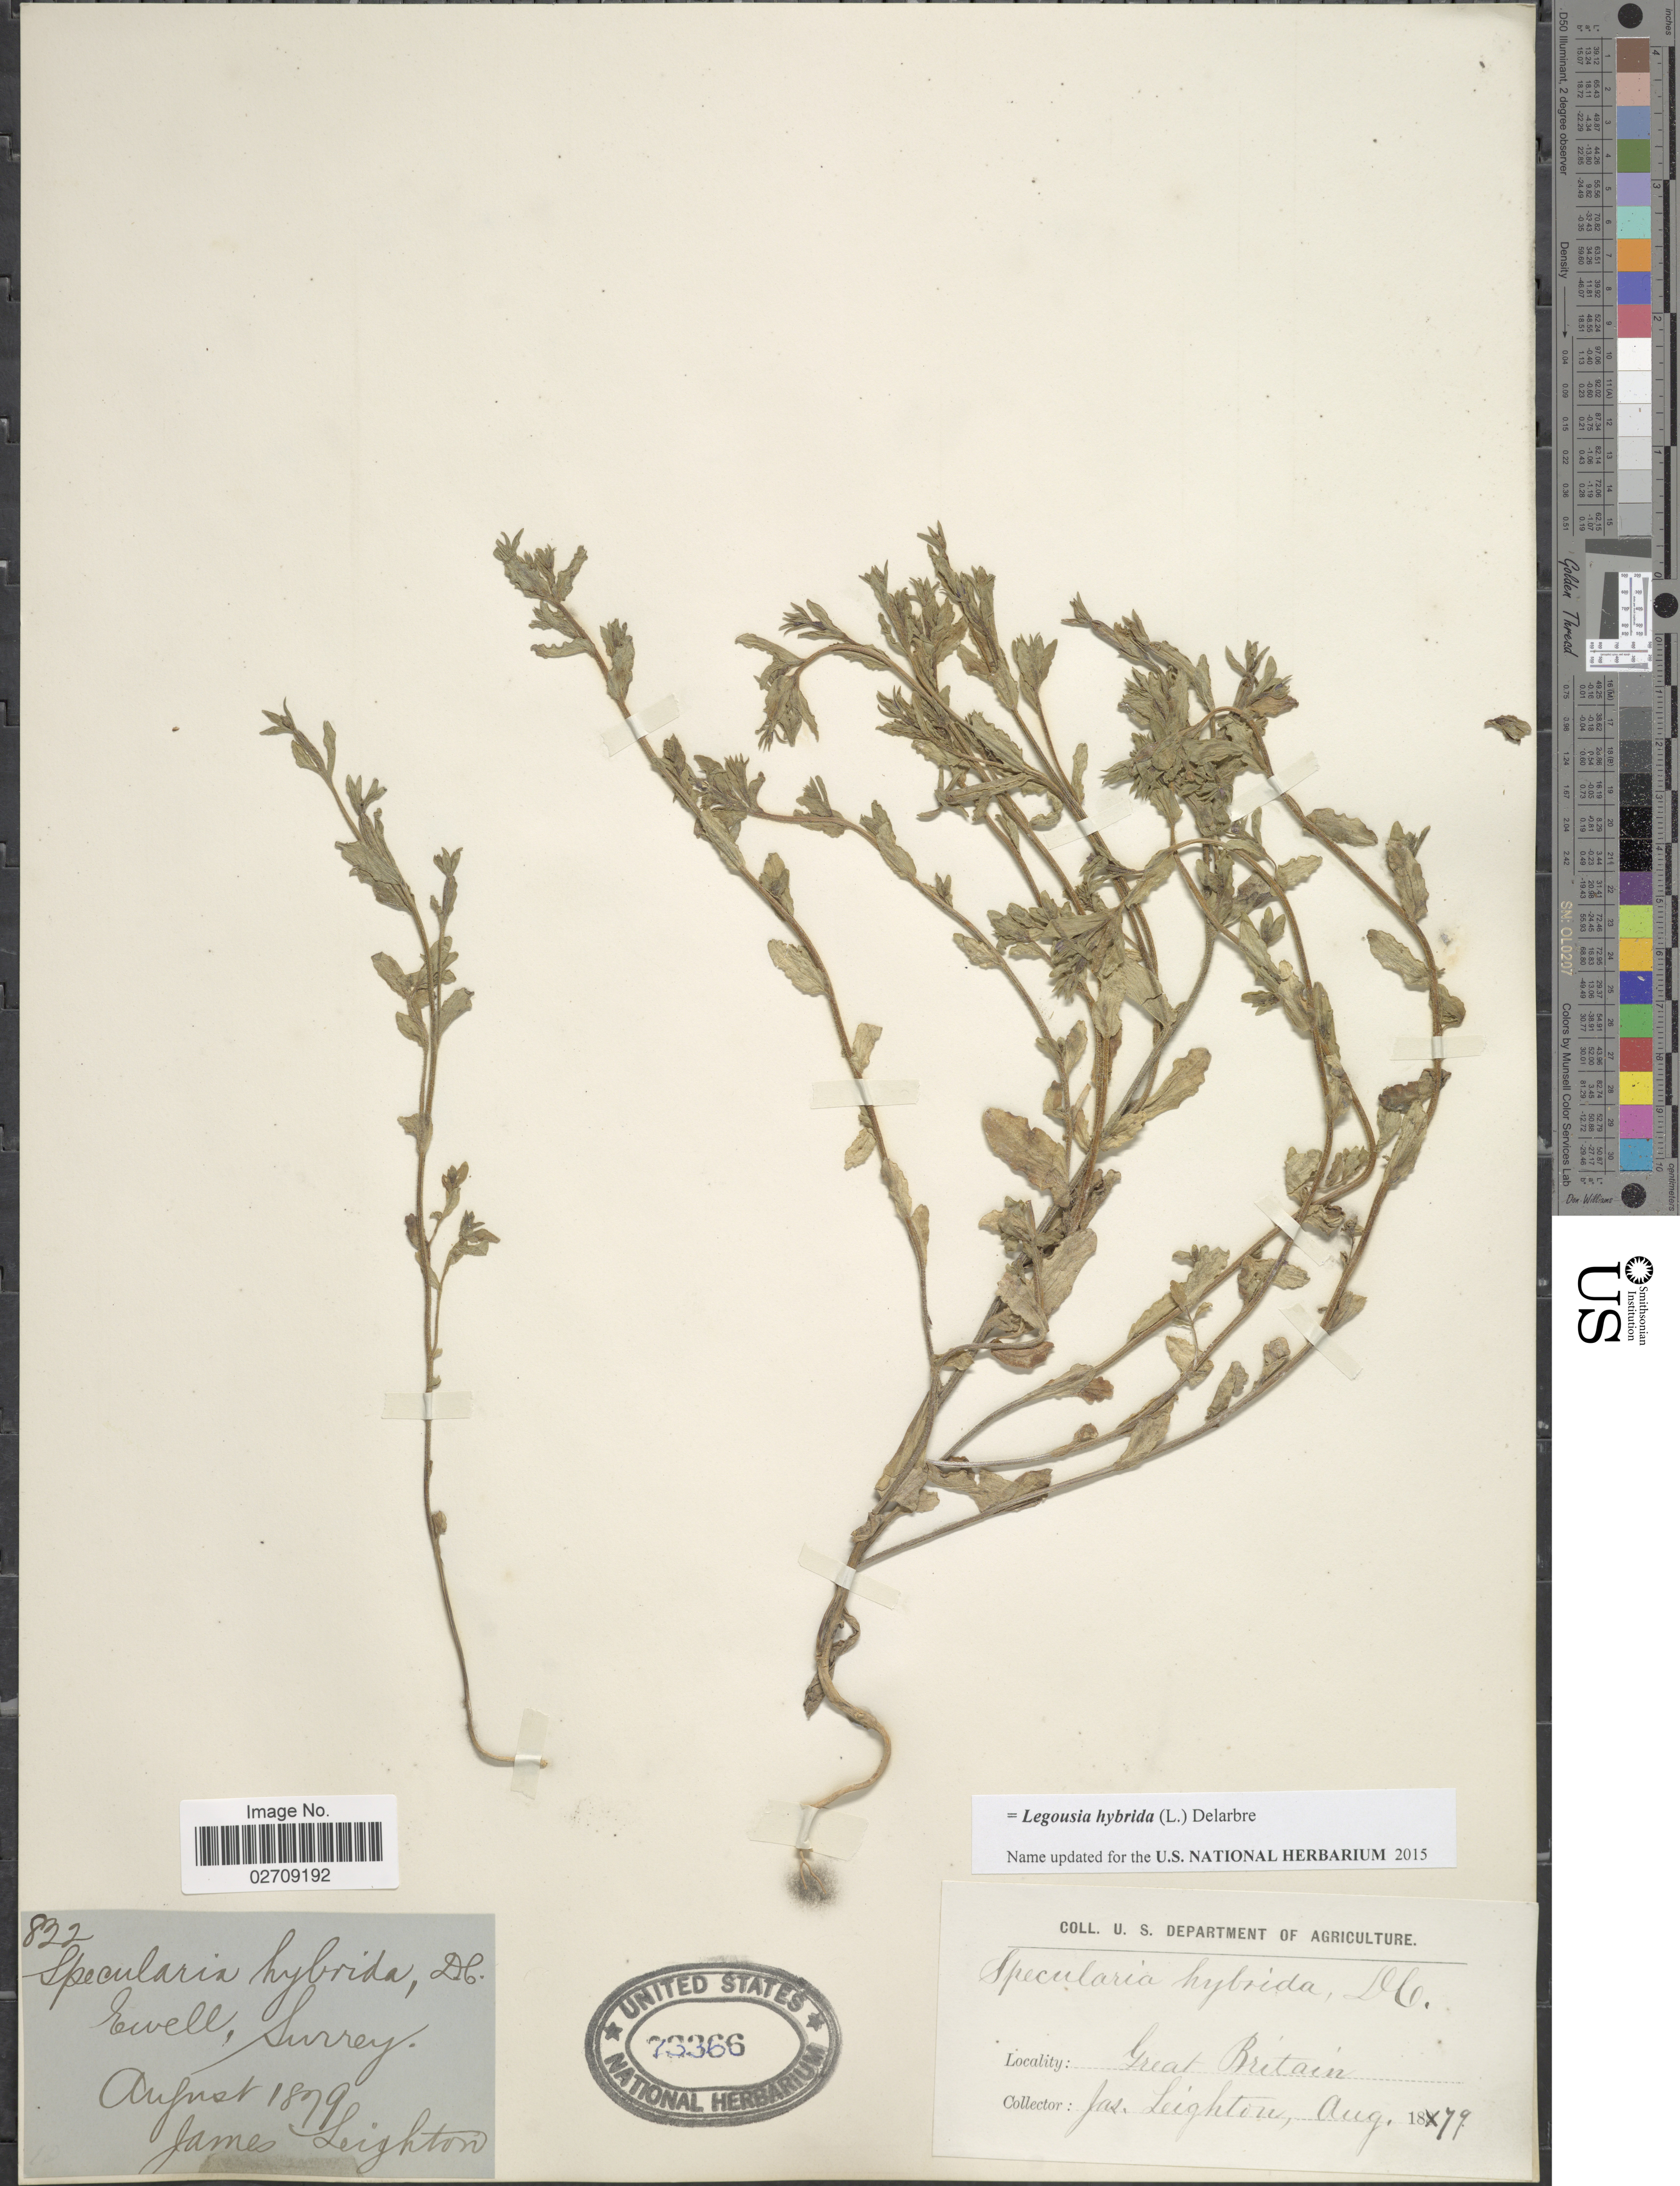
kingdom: Plantae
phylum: Tracheophyta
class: Magnoliopsida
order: Asterales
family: Campanulaceae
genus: Legousia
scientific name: Legousia hybrida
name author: (L.) Delarbre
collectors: J. Leighton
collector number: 832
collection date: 1879-08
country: United Kingdom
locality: Ewell, Surrey, Great Britain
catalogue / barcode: US 73366